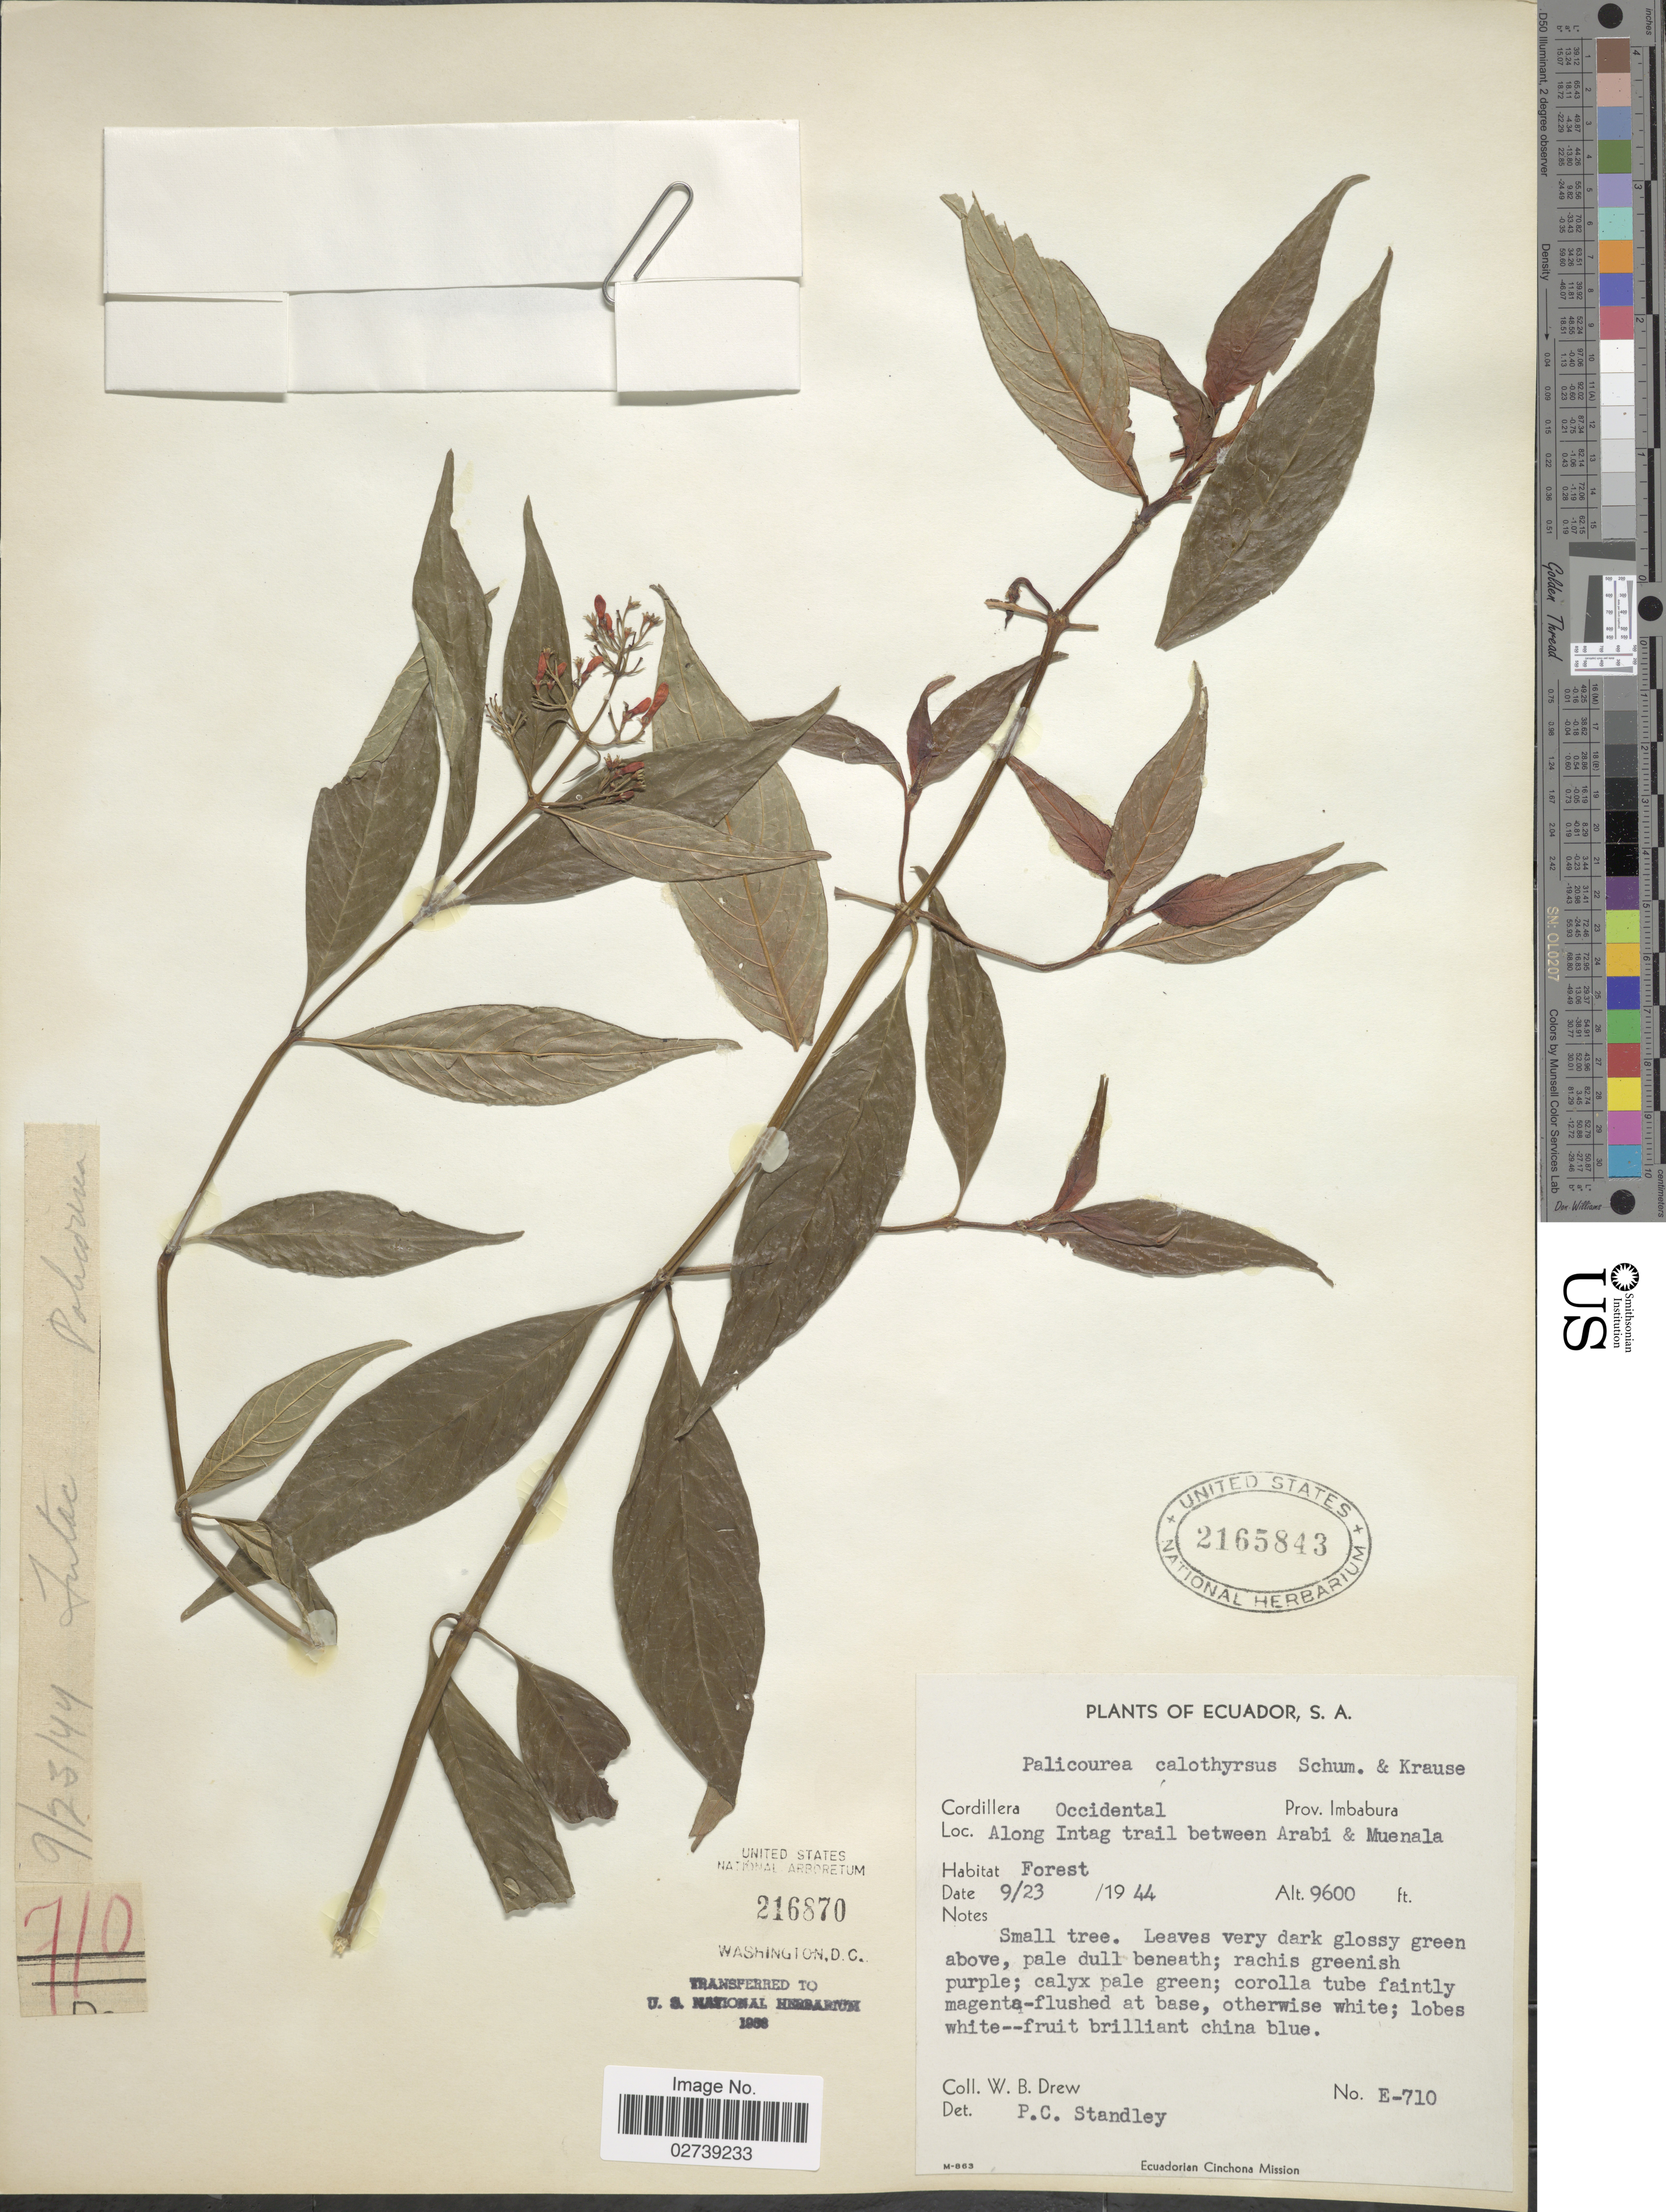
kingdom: Plantae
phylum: Tracheophyta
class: Magnoliopsida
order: Gentianales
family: Rubiaceae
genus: Palicourea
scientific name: Palicourea calothyrsus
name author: K. Schum. & K. Krause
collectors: W. B. Drew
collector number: E-710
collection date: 1944-09-23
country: Ecuador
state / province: Imbabura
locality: Cordillera Occidental. Along Intag trail between Arabi & Muenala.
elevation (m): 2926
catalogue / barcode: US 2165843